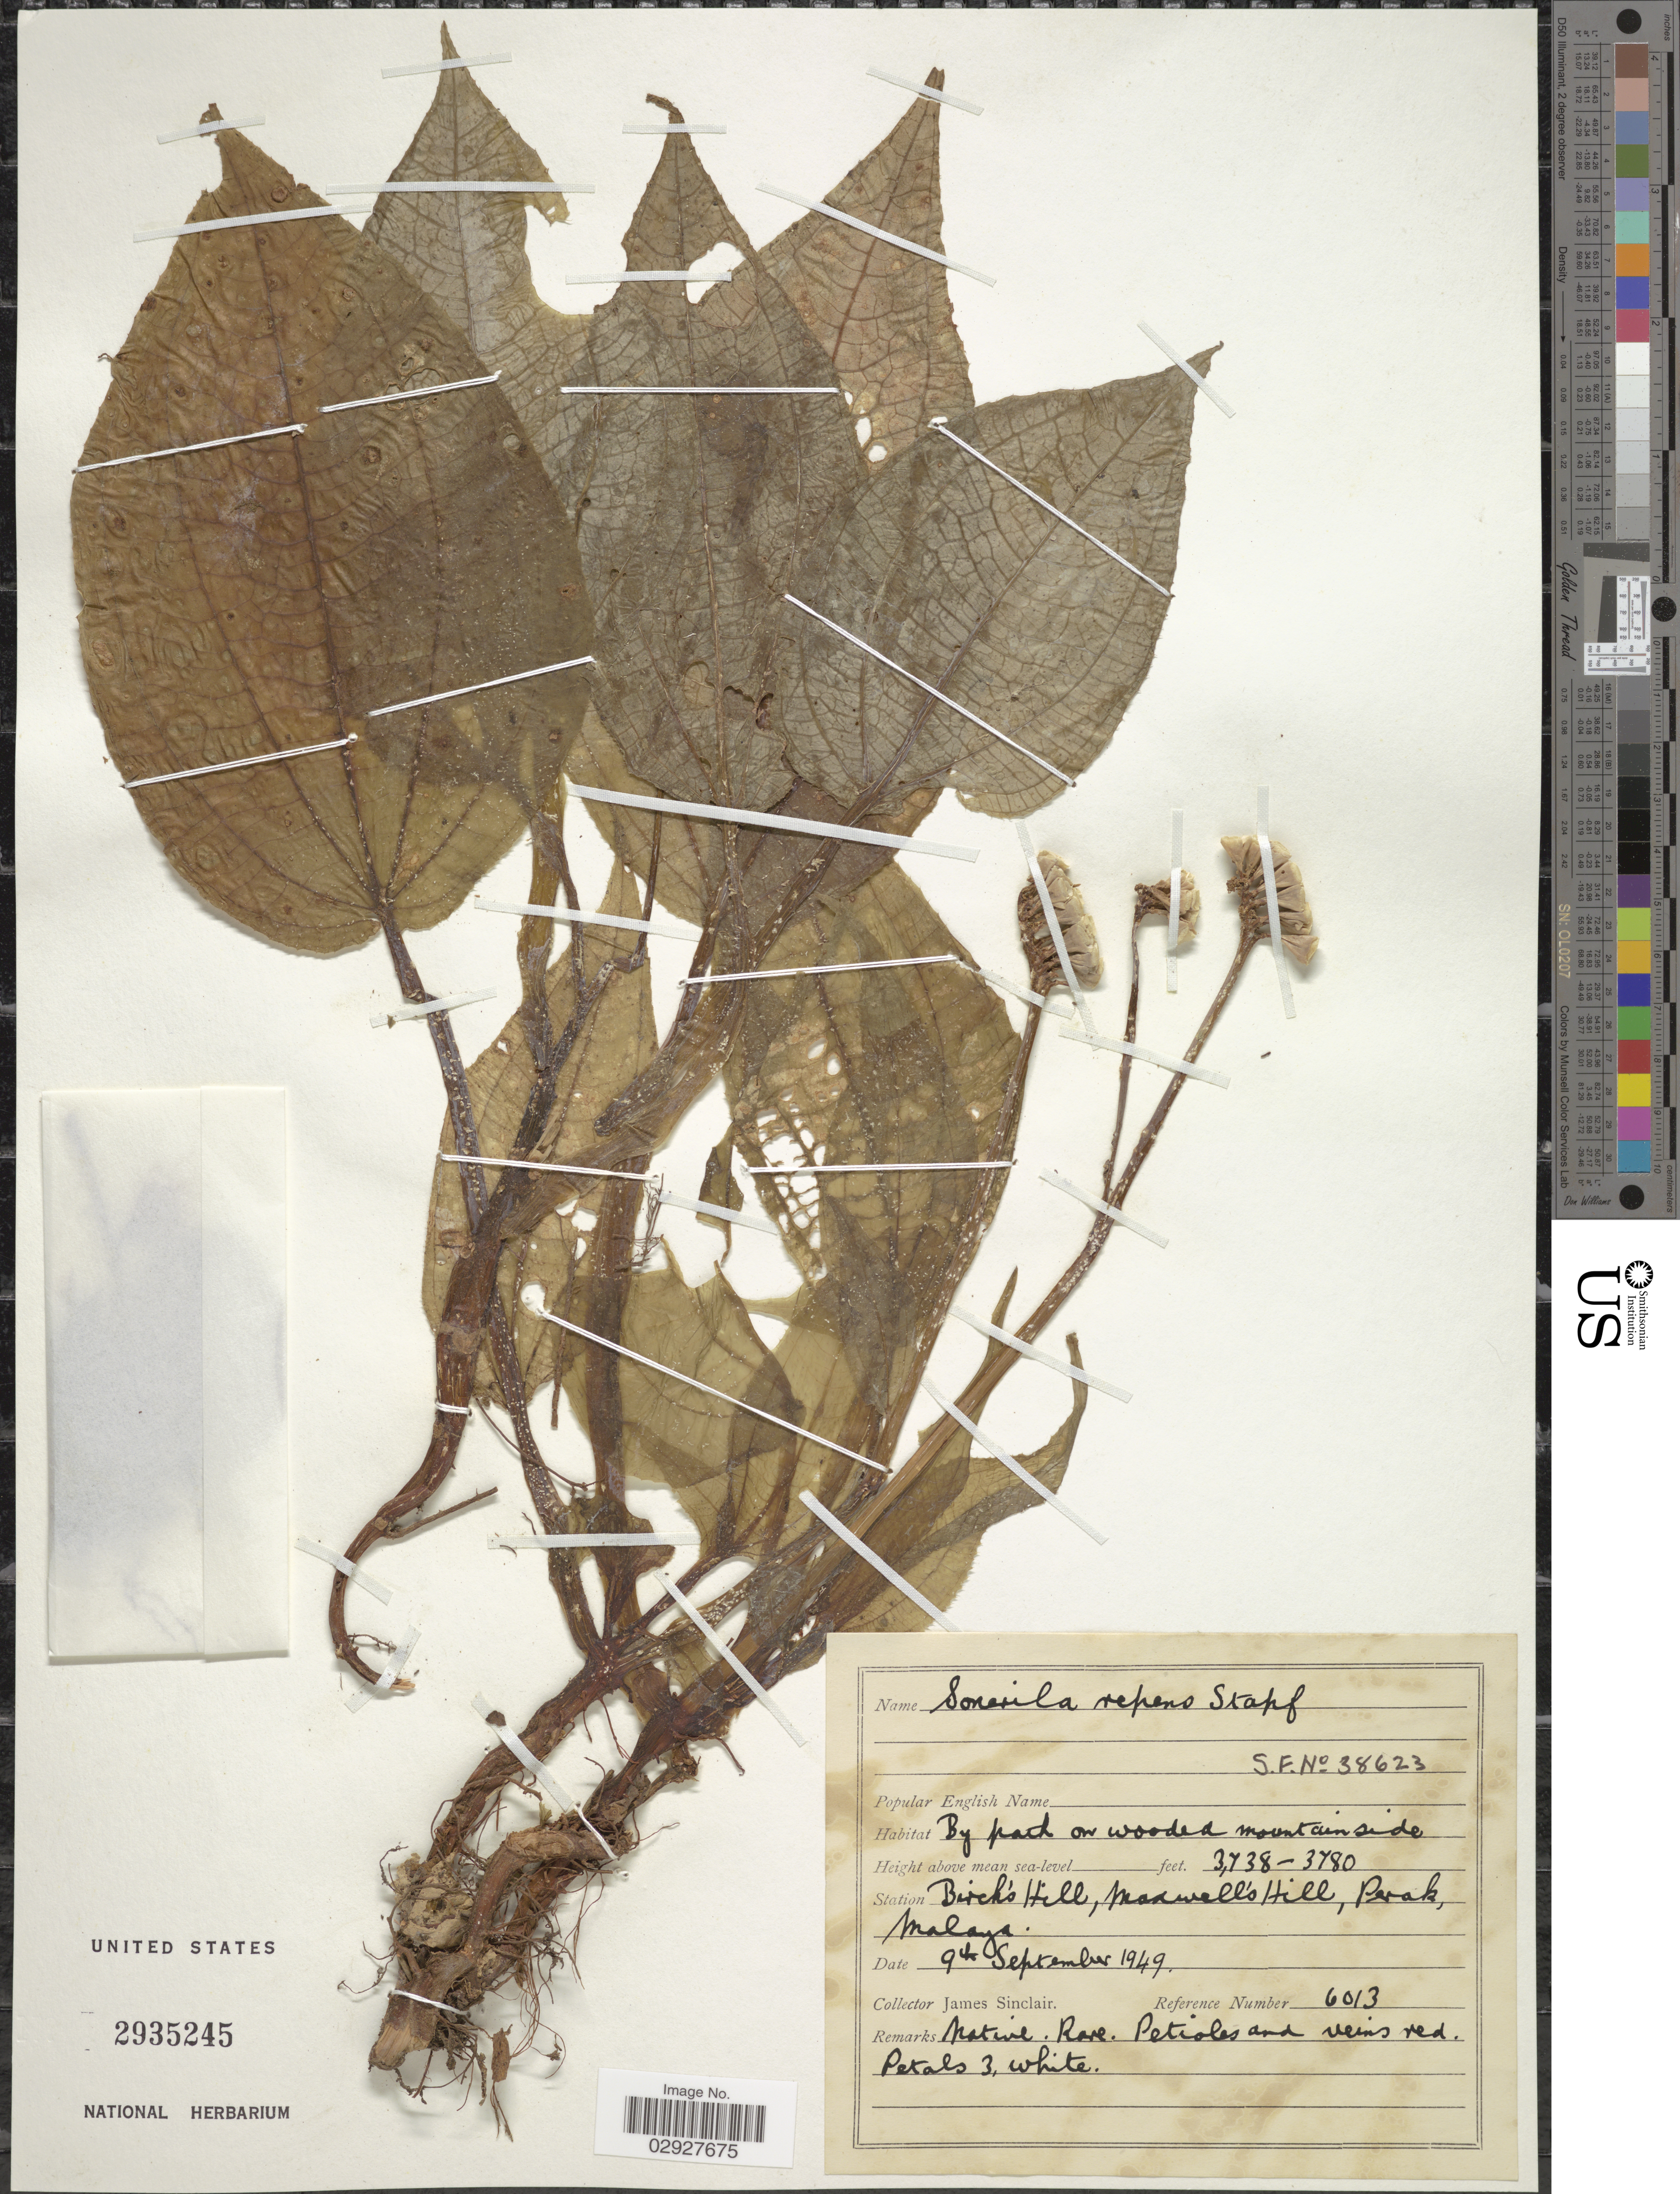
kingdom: Plantae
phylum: Tracheophyta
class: Magnoliopsida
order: Myrtales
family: Melastomataceae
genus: Sonerila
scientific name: Sonerila repens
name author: Stapf & King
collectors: J. Sinclair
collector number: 6013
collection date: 1949-09-09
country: Malaysia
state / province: Perak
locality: Birch's Hill, Maxwell's Hill, Malaya.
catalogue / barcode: US 2935245